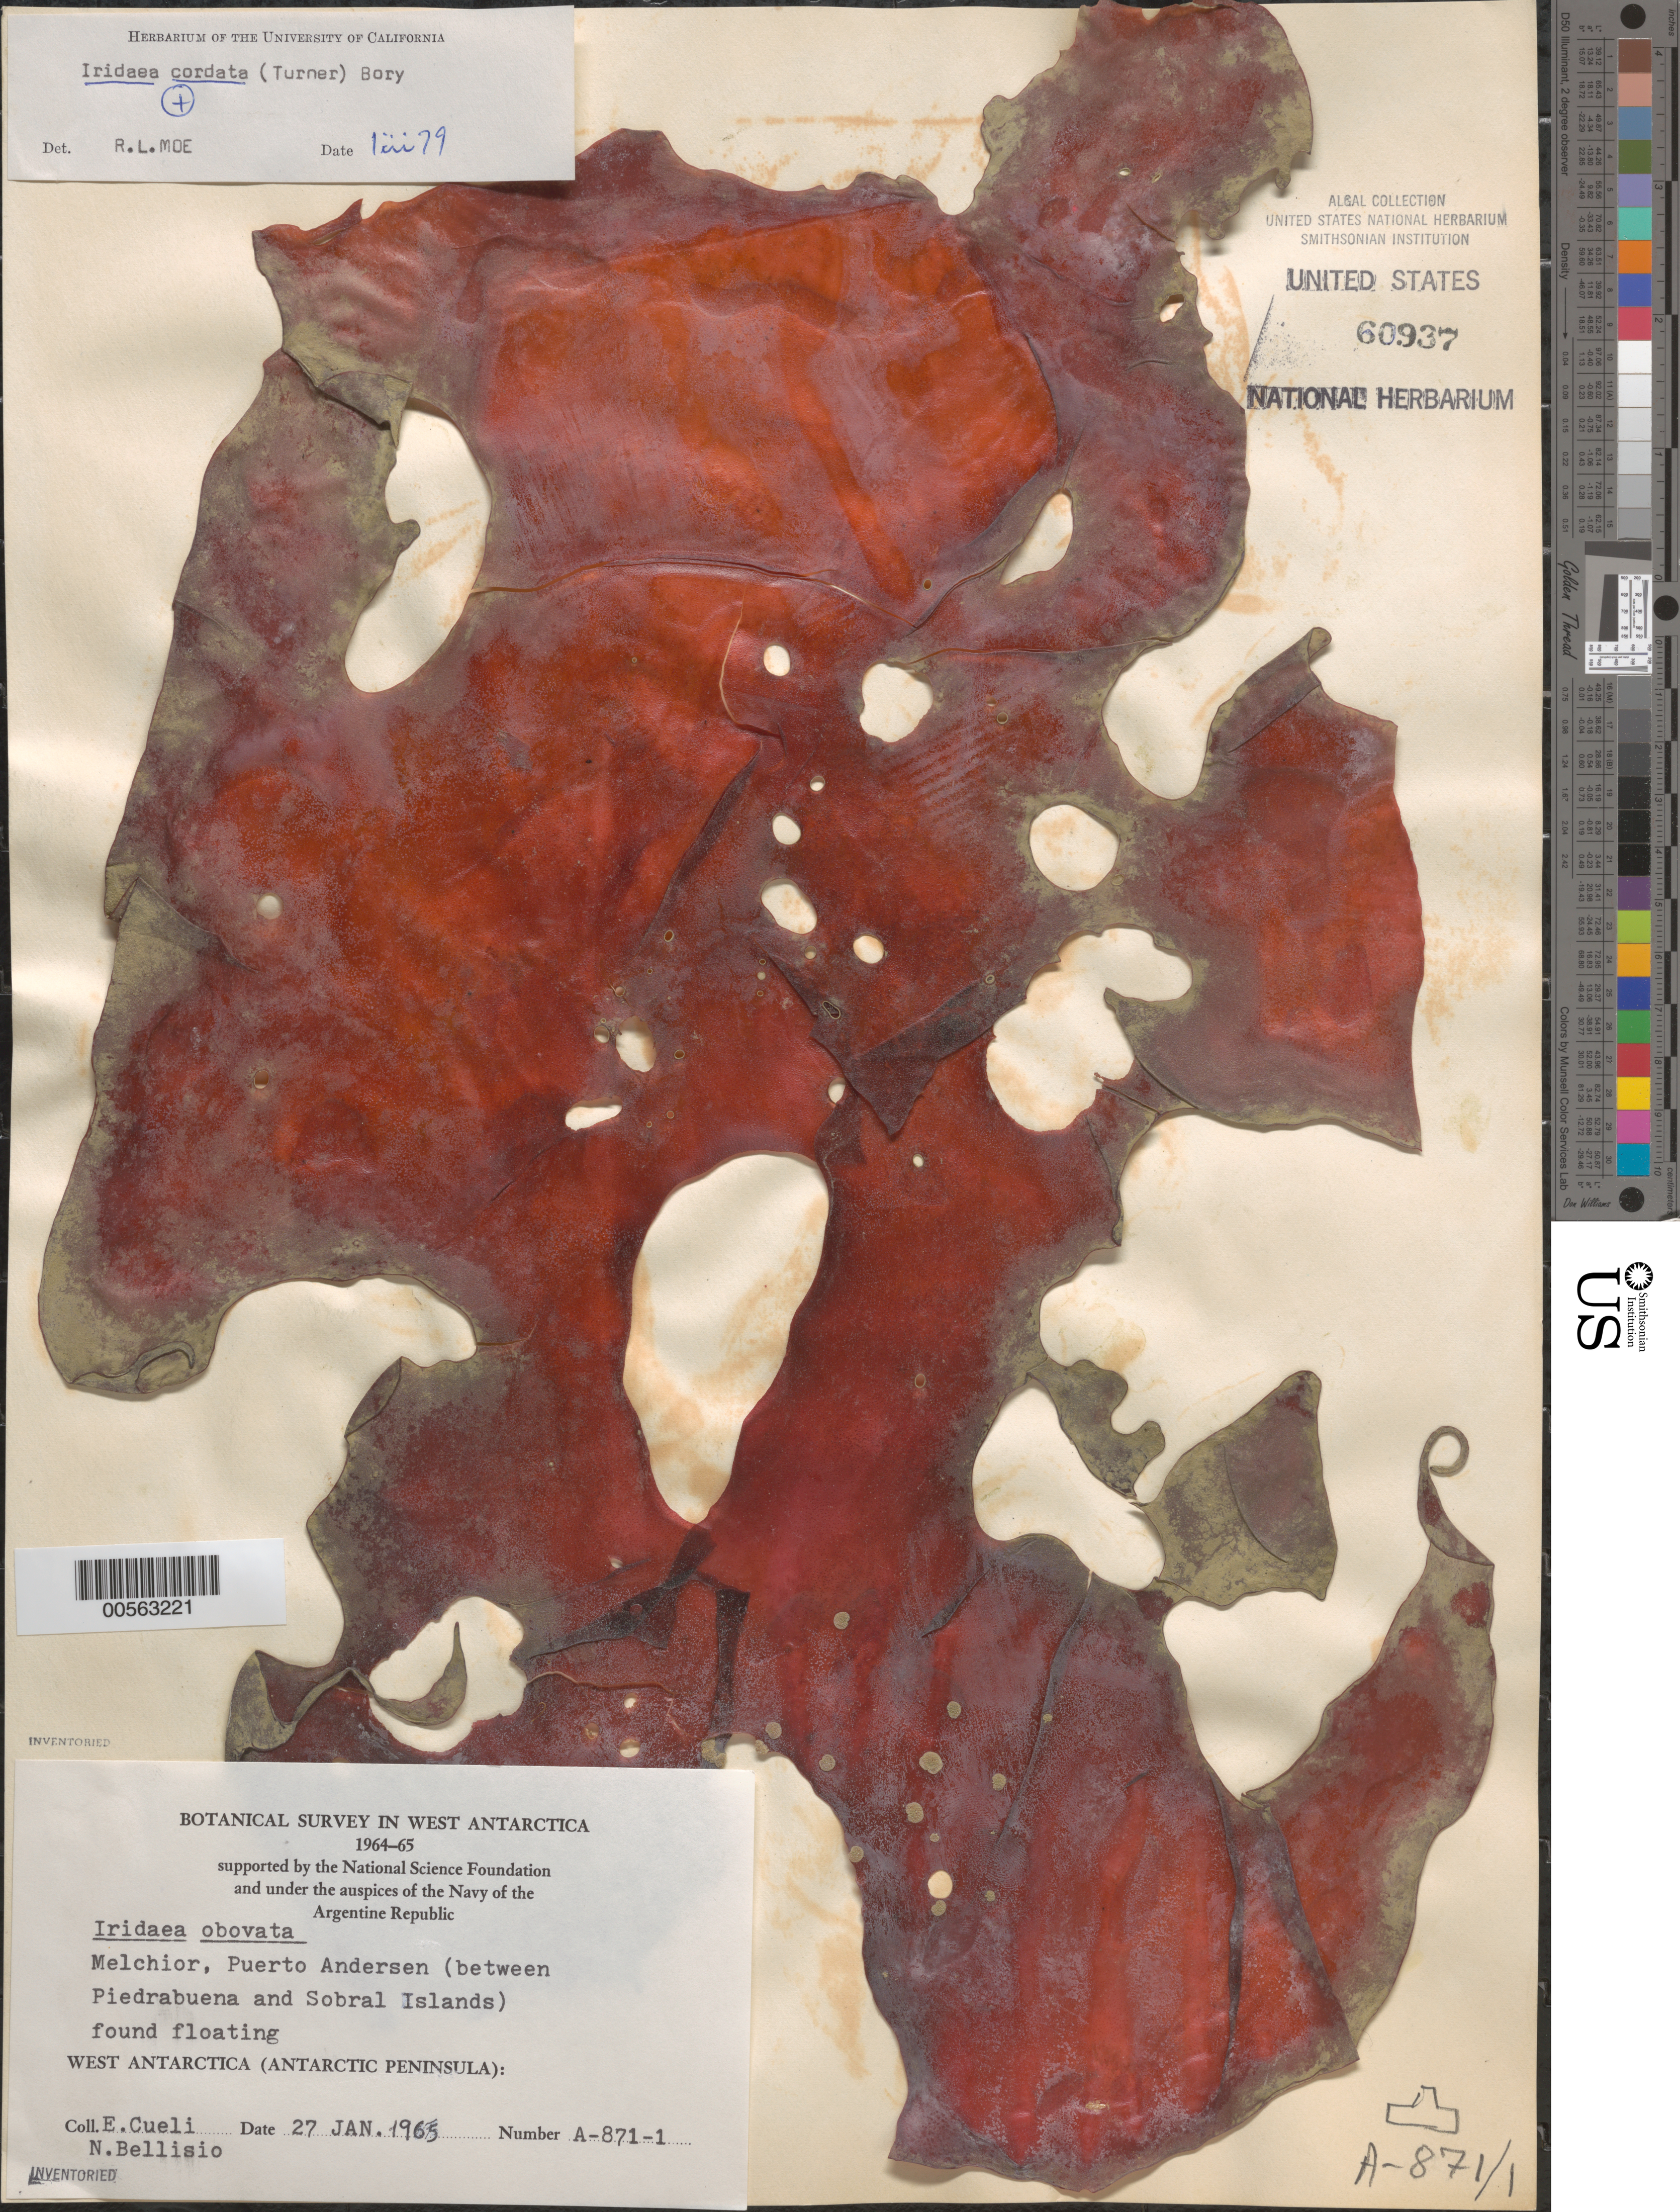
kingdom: Plantae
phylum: Rhodophyta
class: Florideophyceae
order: Gigartinales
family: Gigartinaceae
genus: Iridaea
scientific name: Iridaea cordata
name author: (Turner) Bory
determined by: Moe, R. L.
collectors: E. Cueli & N. Bellisio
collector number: A-871-1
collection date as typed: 27 Jan 1965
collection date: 1965-01-27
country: Antarctica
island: Melchior Islands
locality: Andersen Harbor [formed by Eta Island and Omega Island]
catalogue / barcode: US 60937